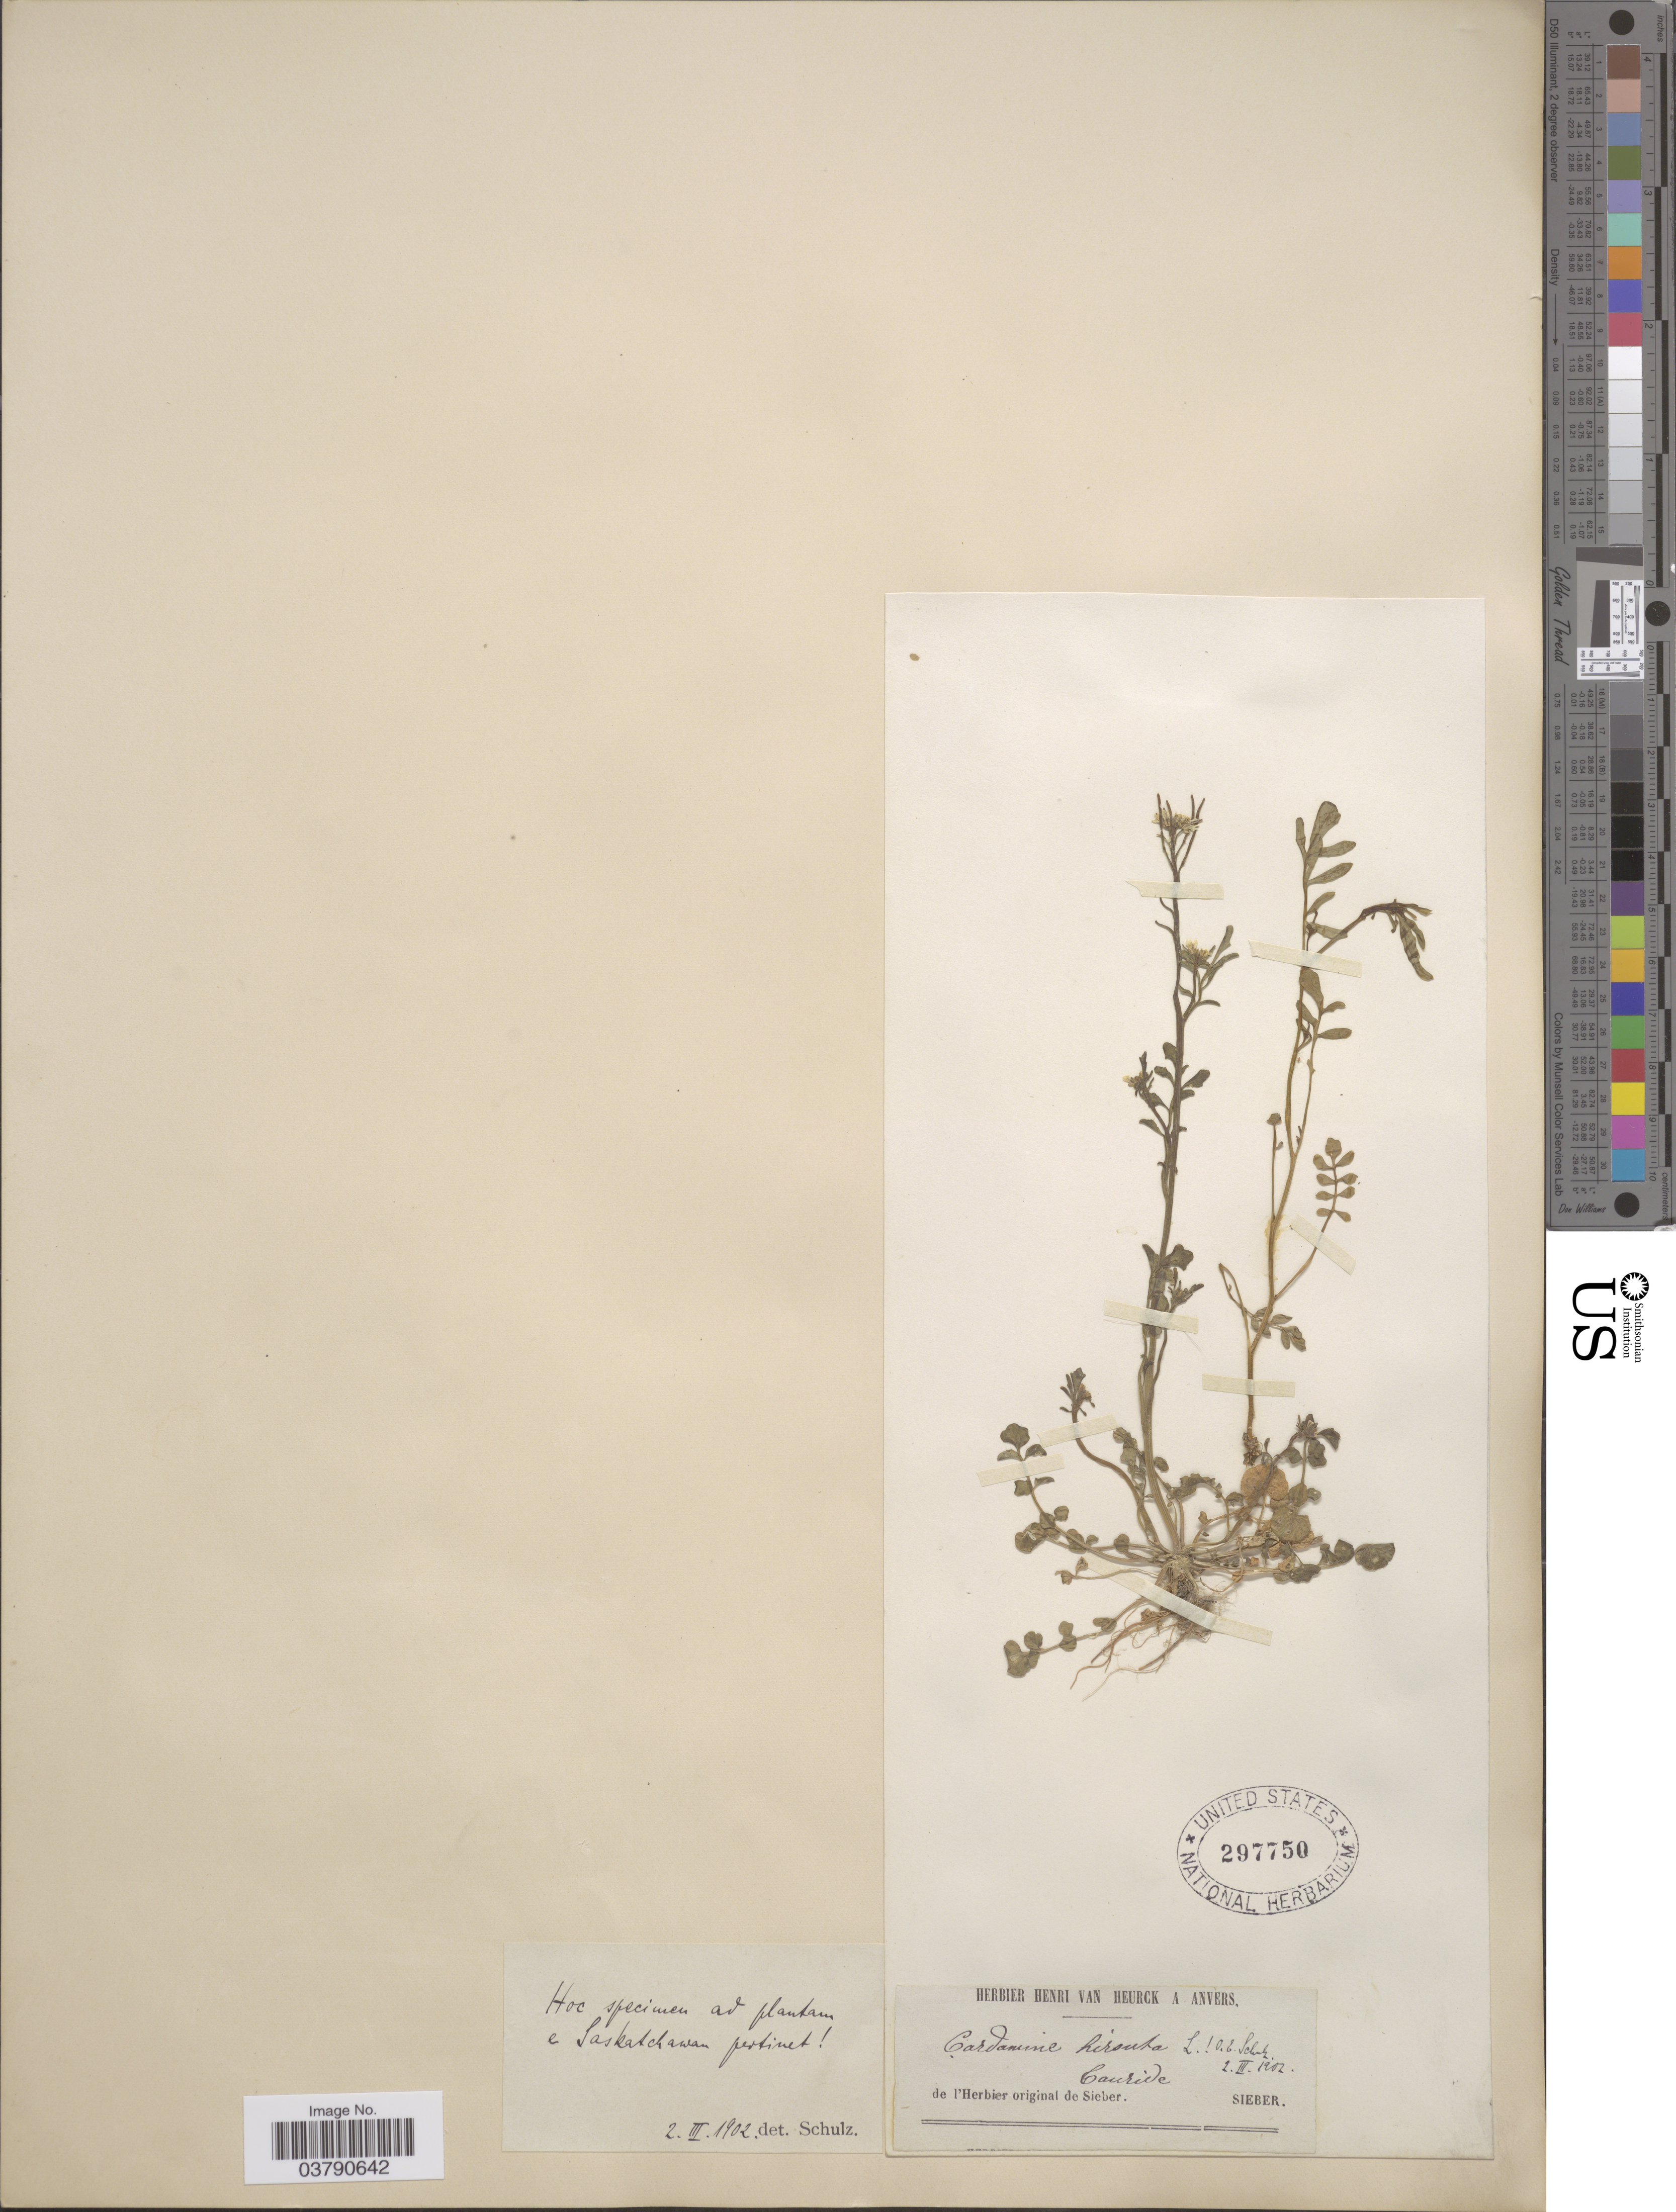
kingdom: Plantae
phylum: Tracheophyta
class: Magnoliopsida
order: Brassicales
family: Brassicaceae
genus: Cardamine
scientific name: Cardamine hirsuta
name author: L.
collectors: -- Sieber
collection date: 1902-03-02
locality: Cauride.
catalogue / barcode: US 297750